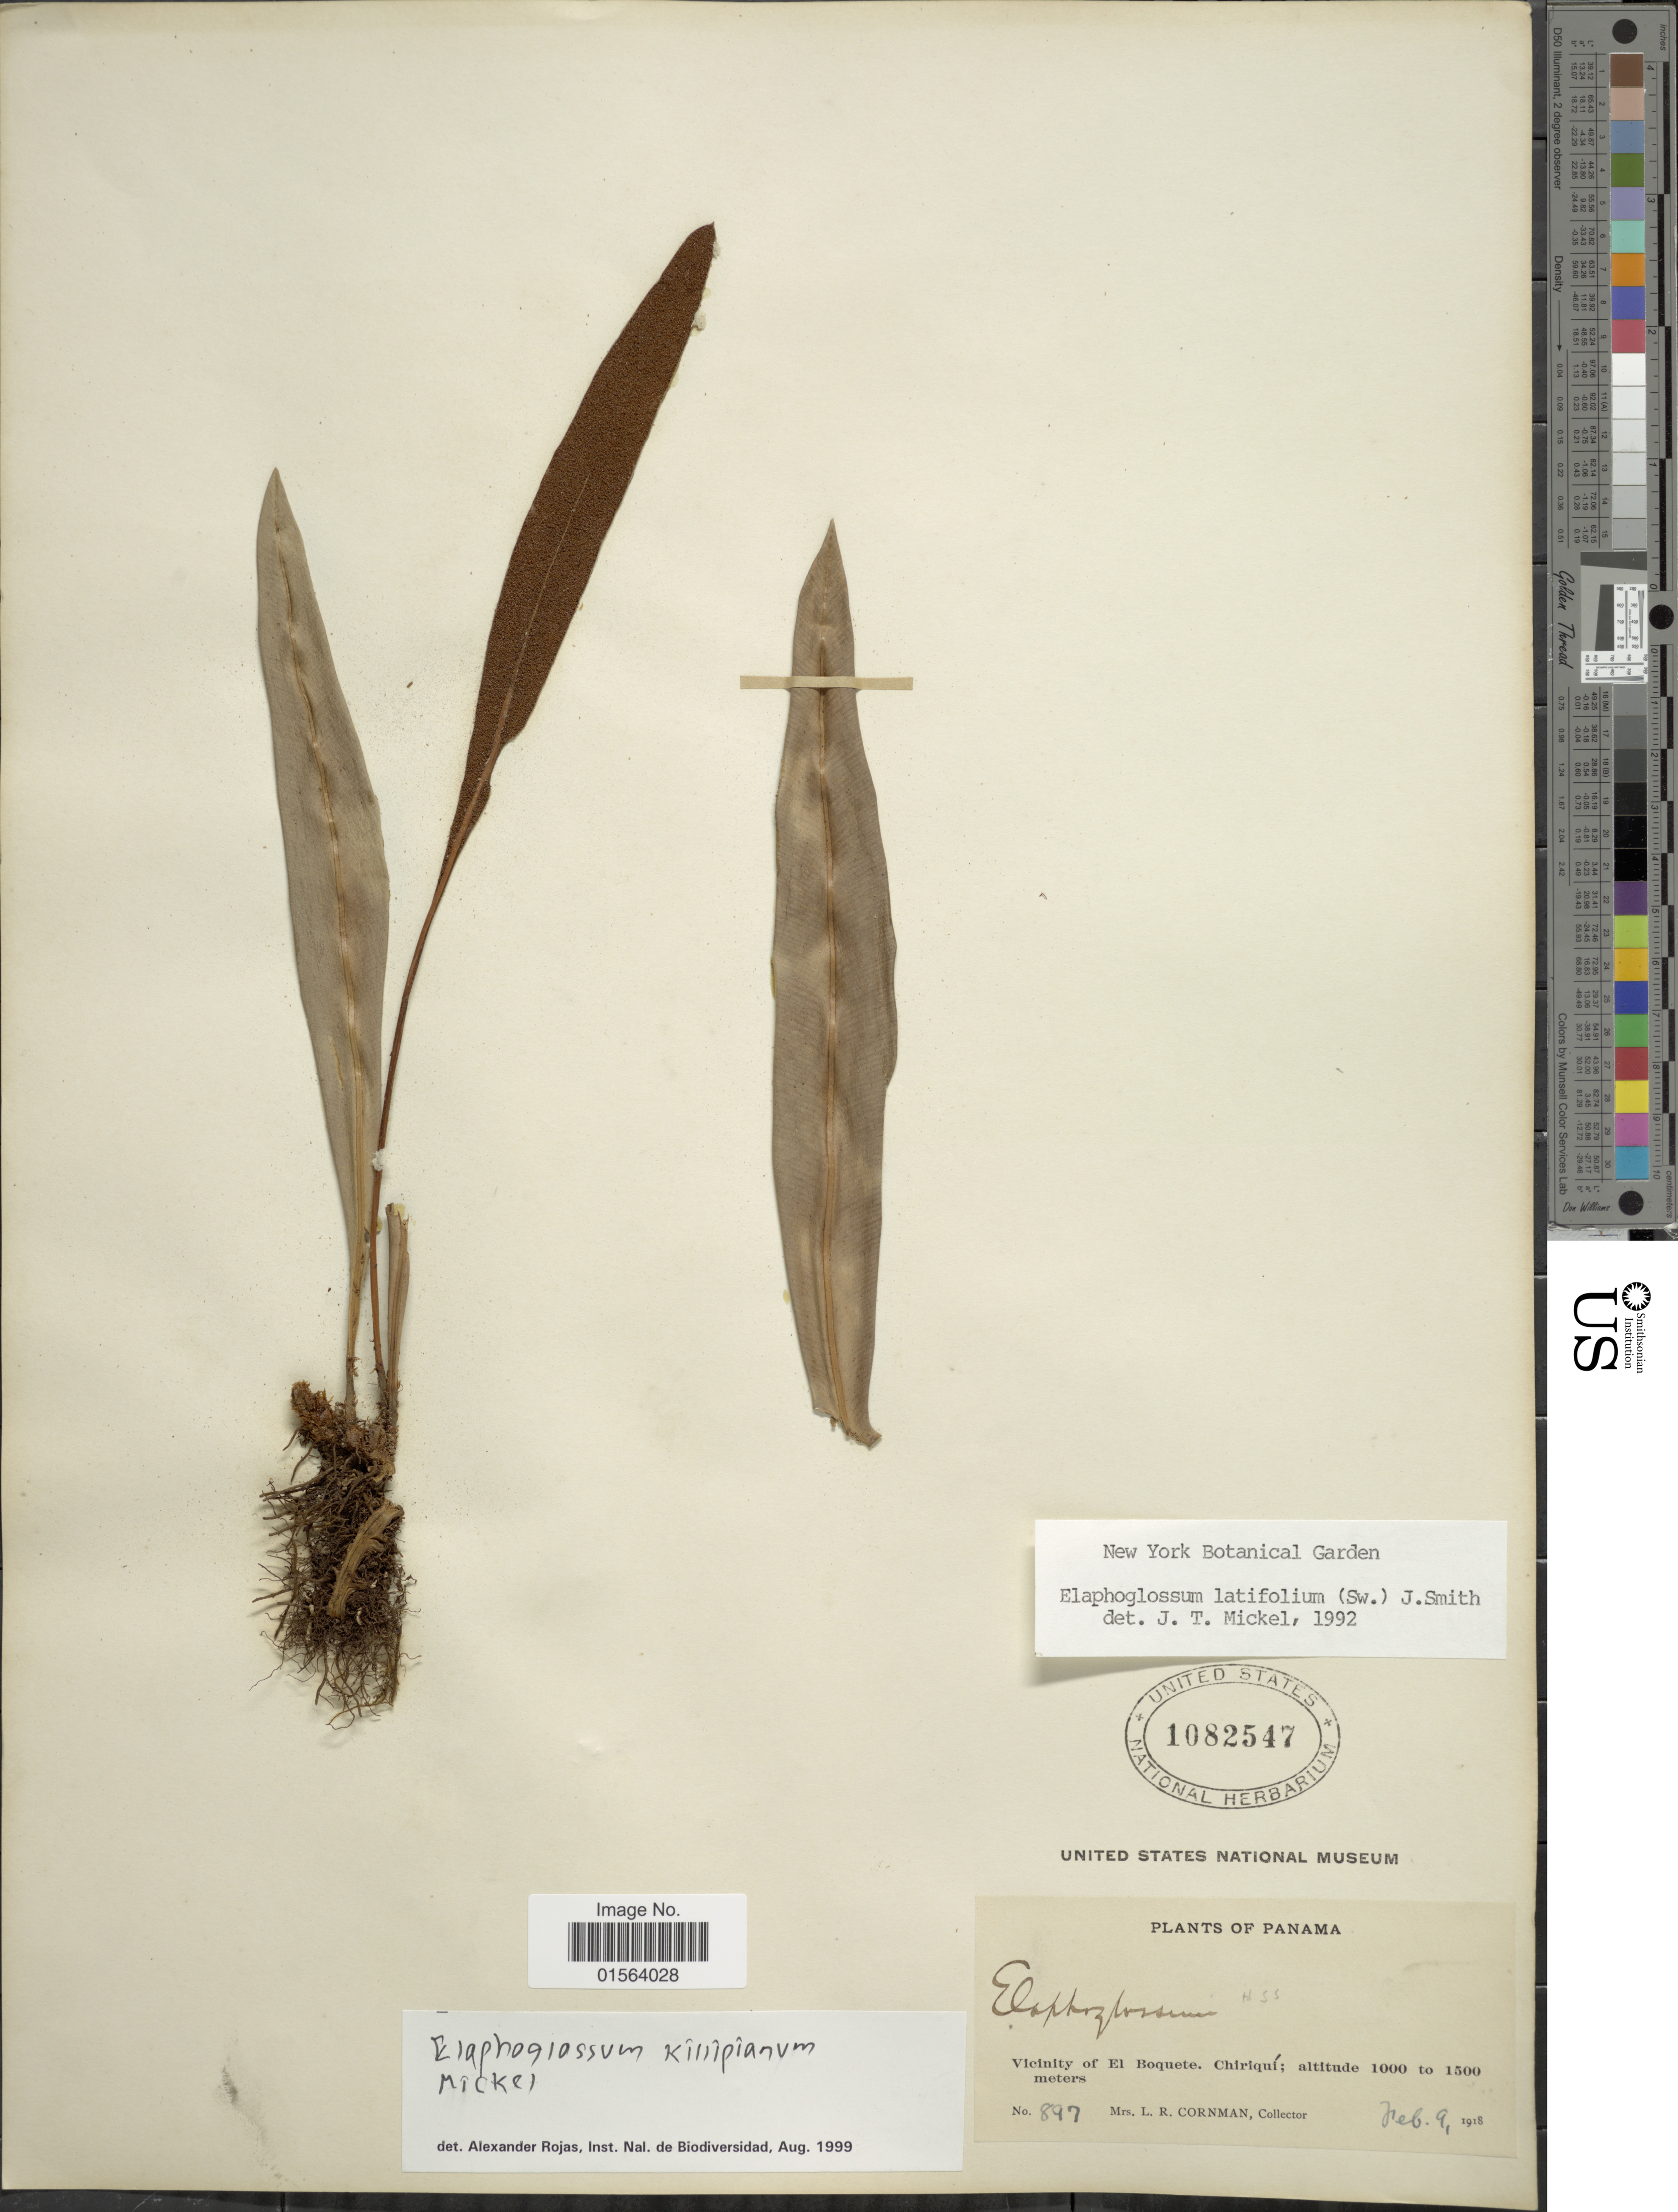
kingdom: Plantae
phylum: Tracheophyta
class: Polypodiopsida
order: Polypodiales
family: Dryopteridaceae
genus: Elaphoglossum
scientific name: Elaphoglossum killipianum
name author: Mickel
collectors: L. Cornman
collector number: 897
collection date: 1918-02-09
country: Panama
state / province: Chiriqui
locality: Vicinity of El Boquete, Chiriqui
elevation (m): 1000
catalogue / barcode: US 1082547